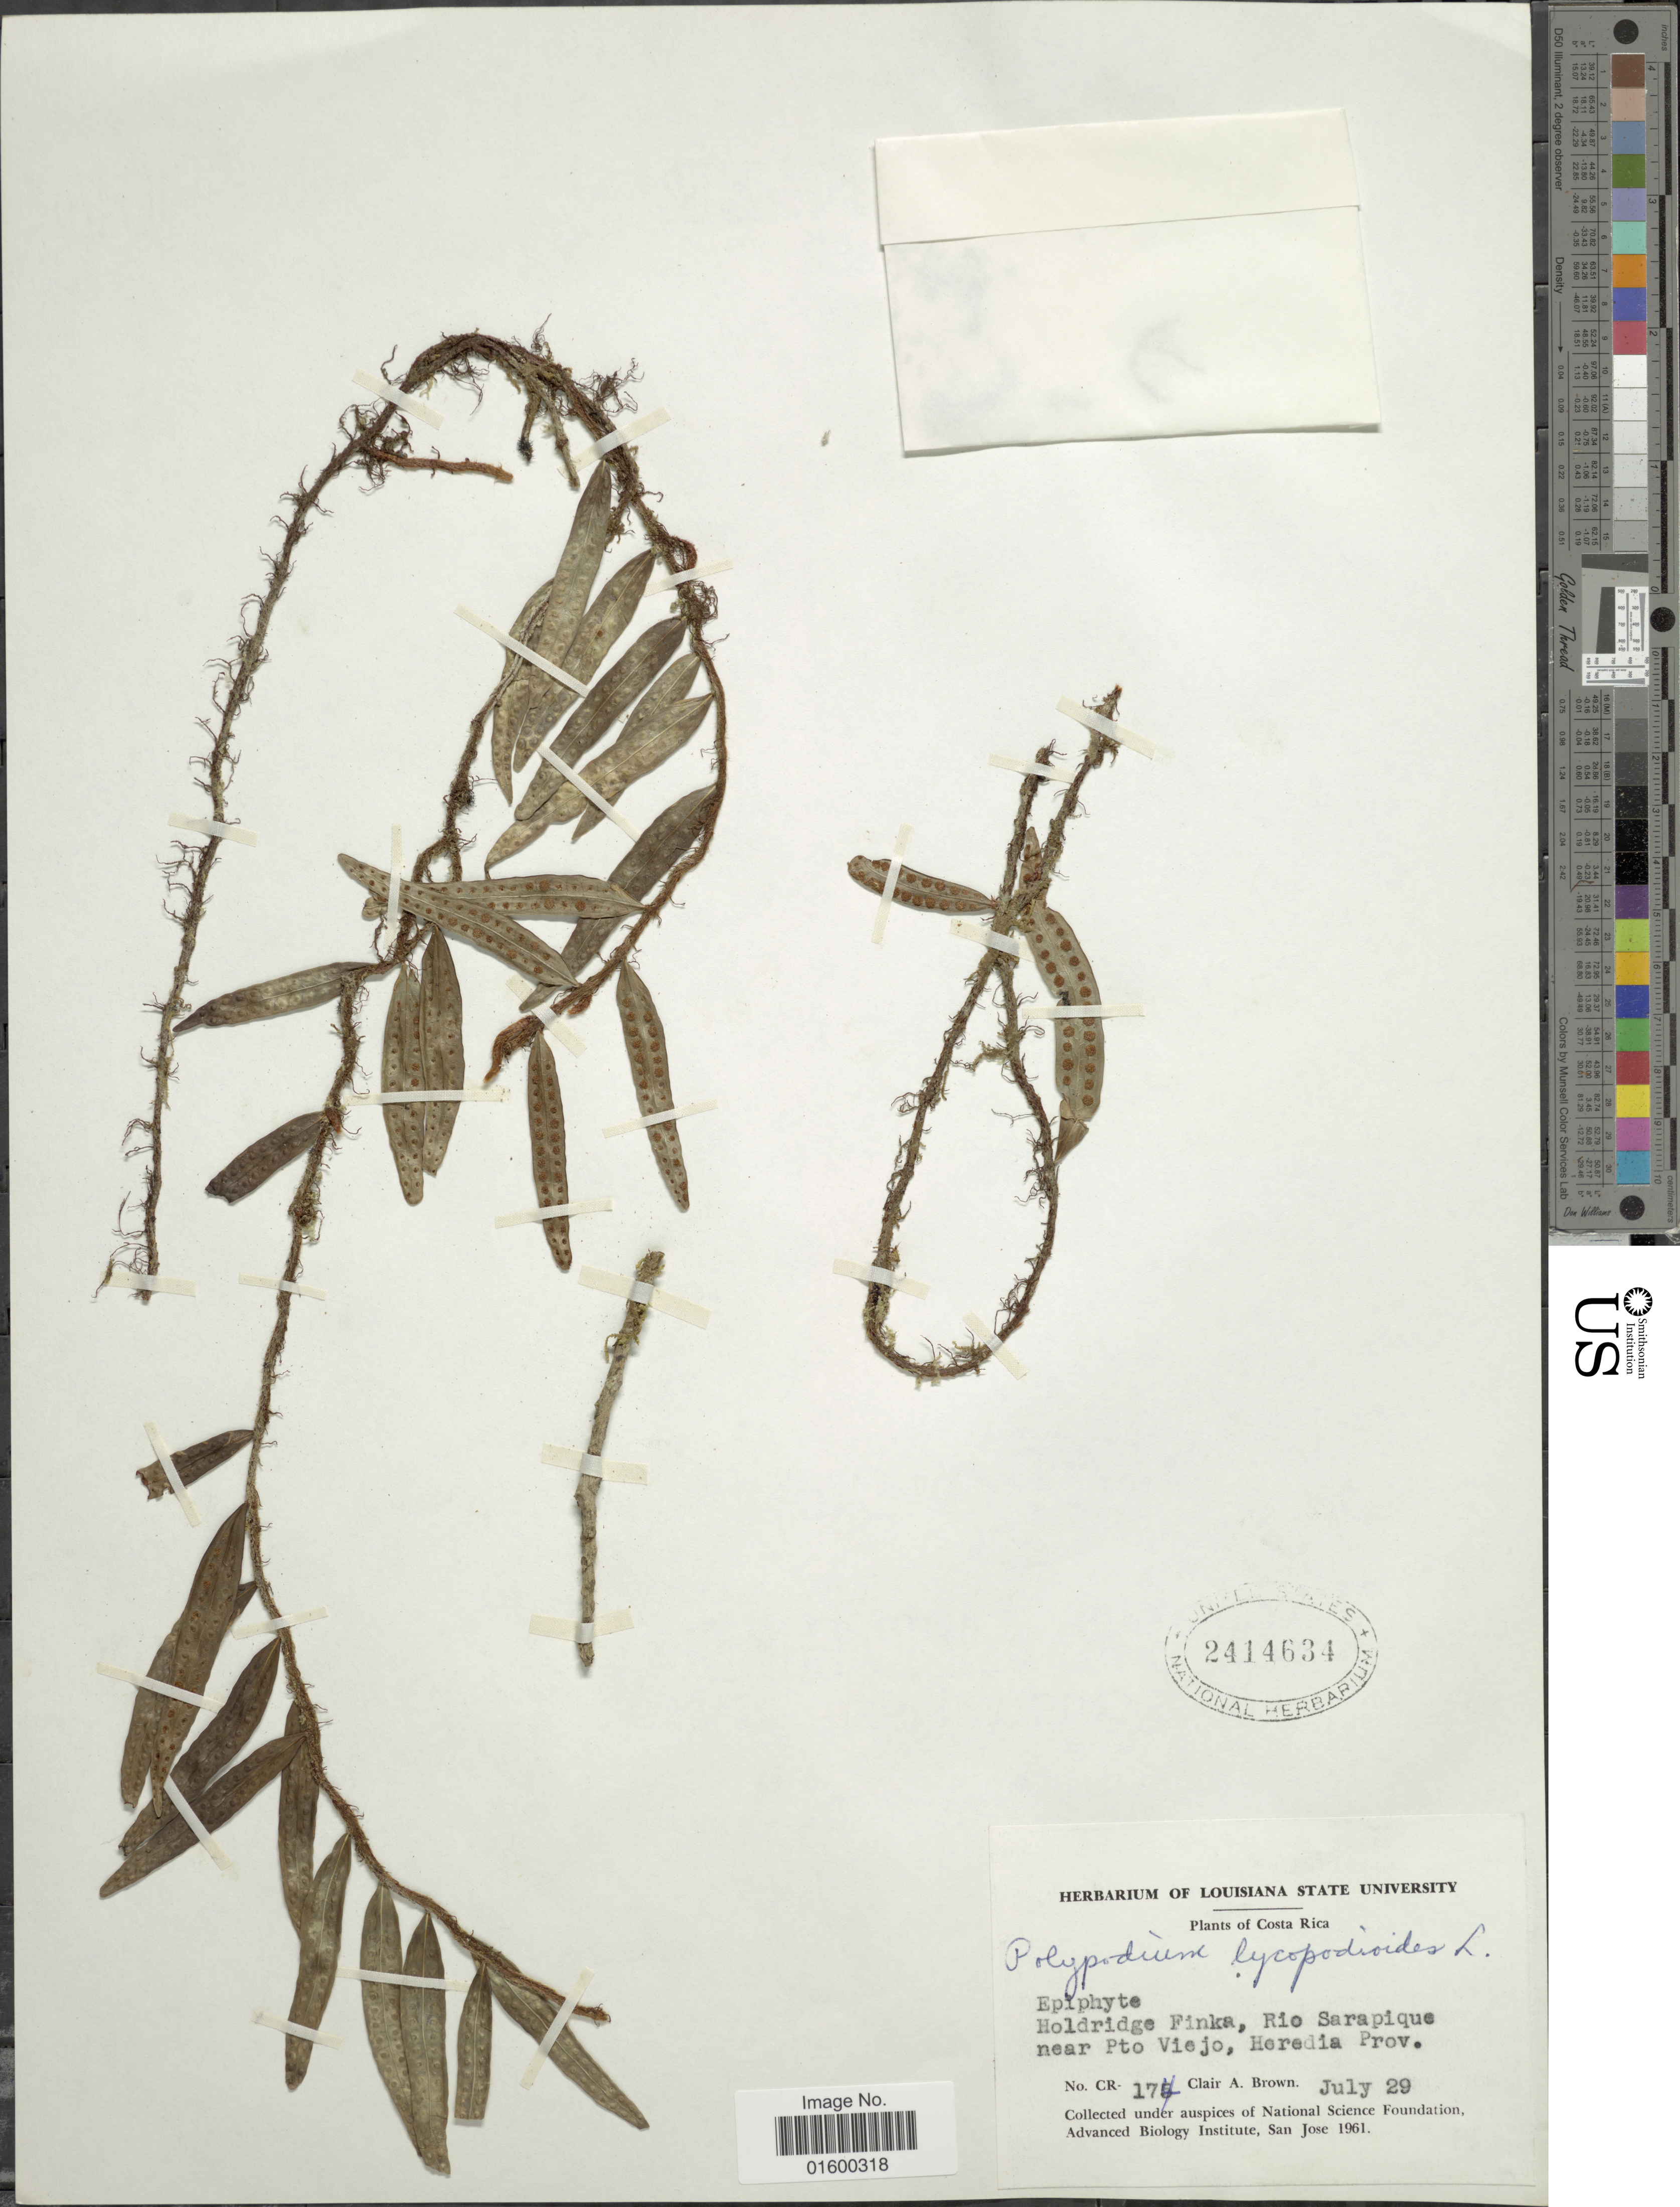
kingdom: Plantae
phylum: Tracheophyta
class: Polypodiopsida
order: Polypodiales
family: Polypodiaceae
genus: Microgramma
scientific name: Microgramma lycopodioides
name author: (L.) Copel.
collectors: C. A. Brown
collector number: CR-174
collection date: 1961-07-29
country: Costa Rica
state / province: Heredia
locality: Rio Sarapiqui near Pto Viejo, Heredia Prov.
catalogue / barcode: US 2414634